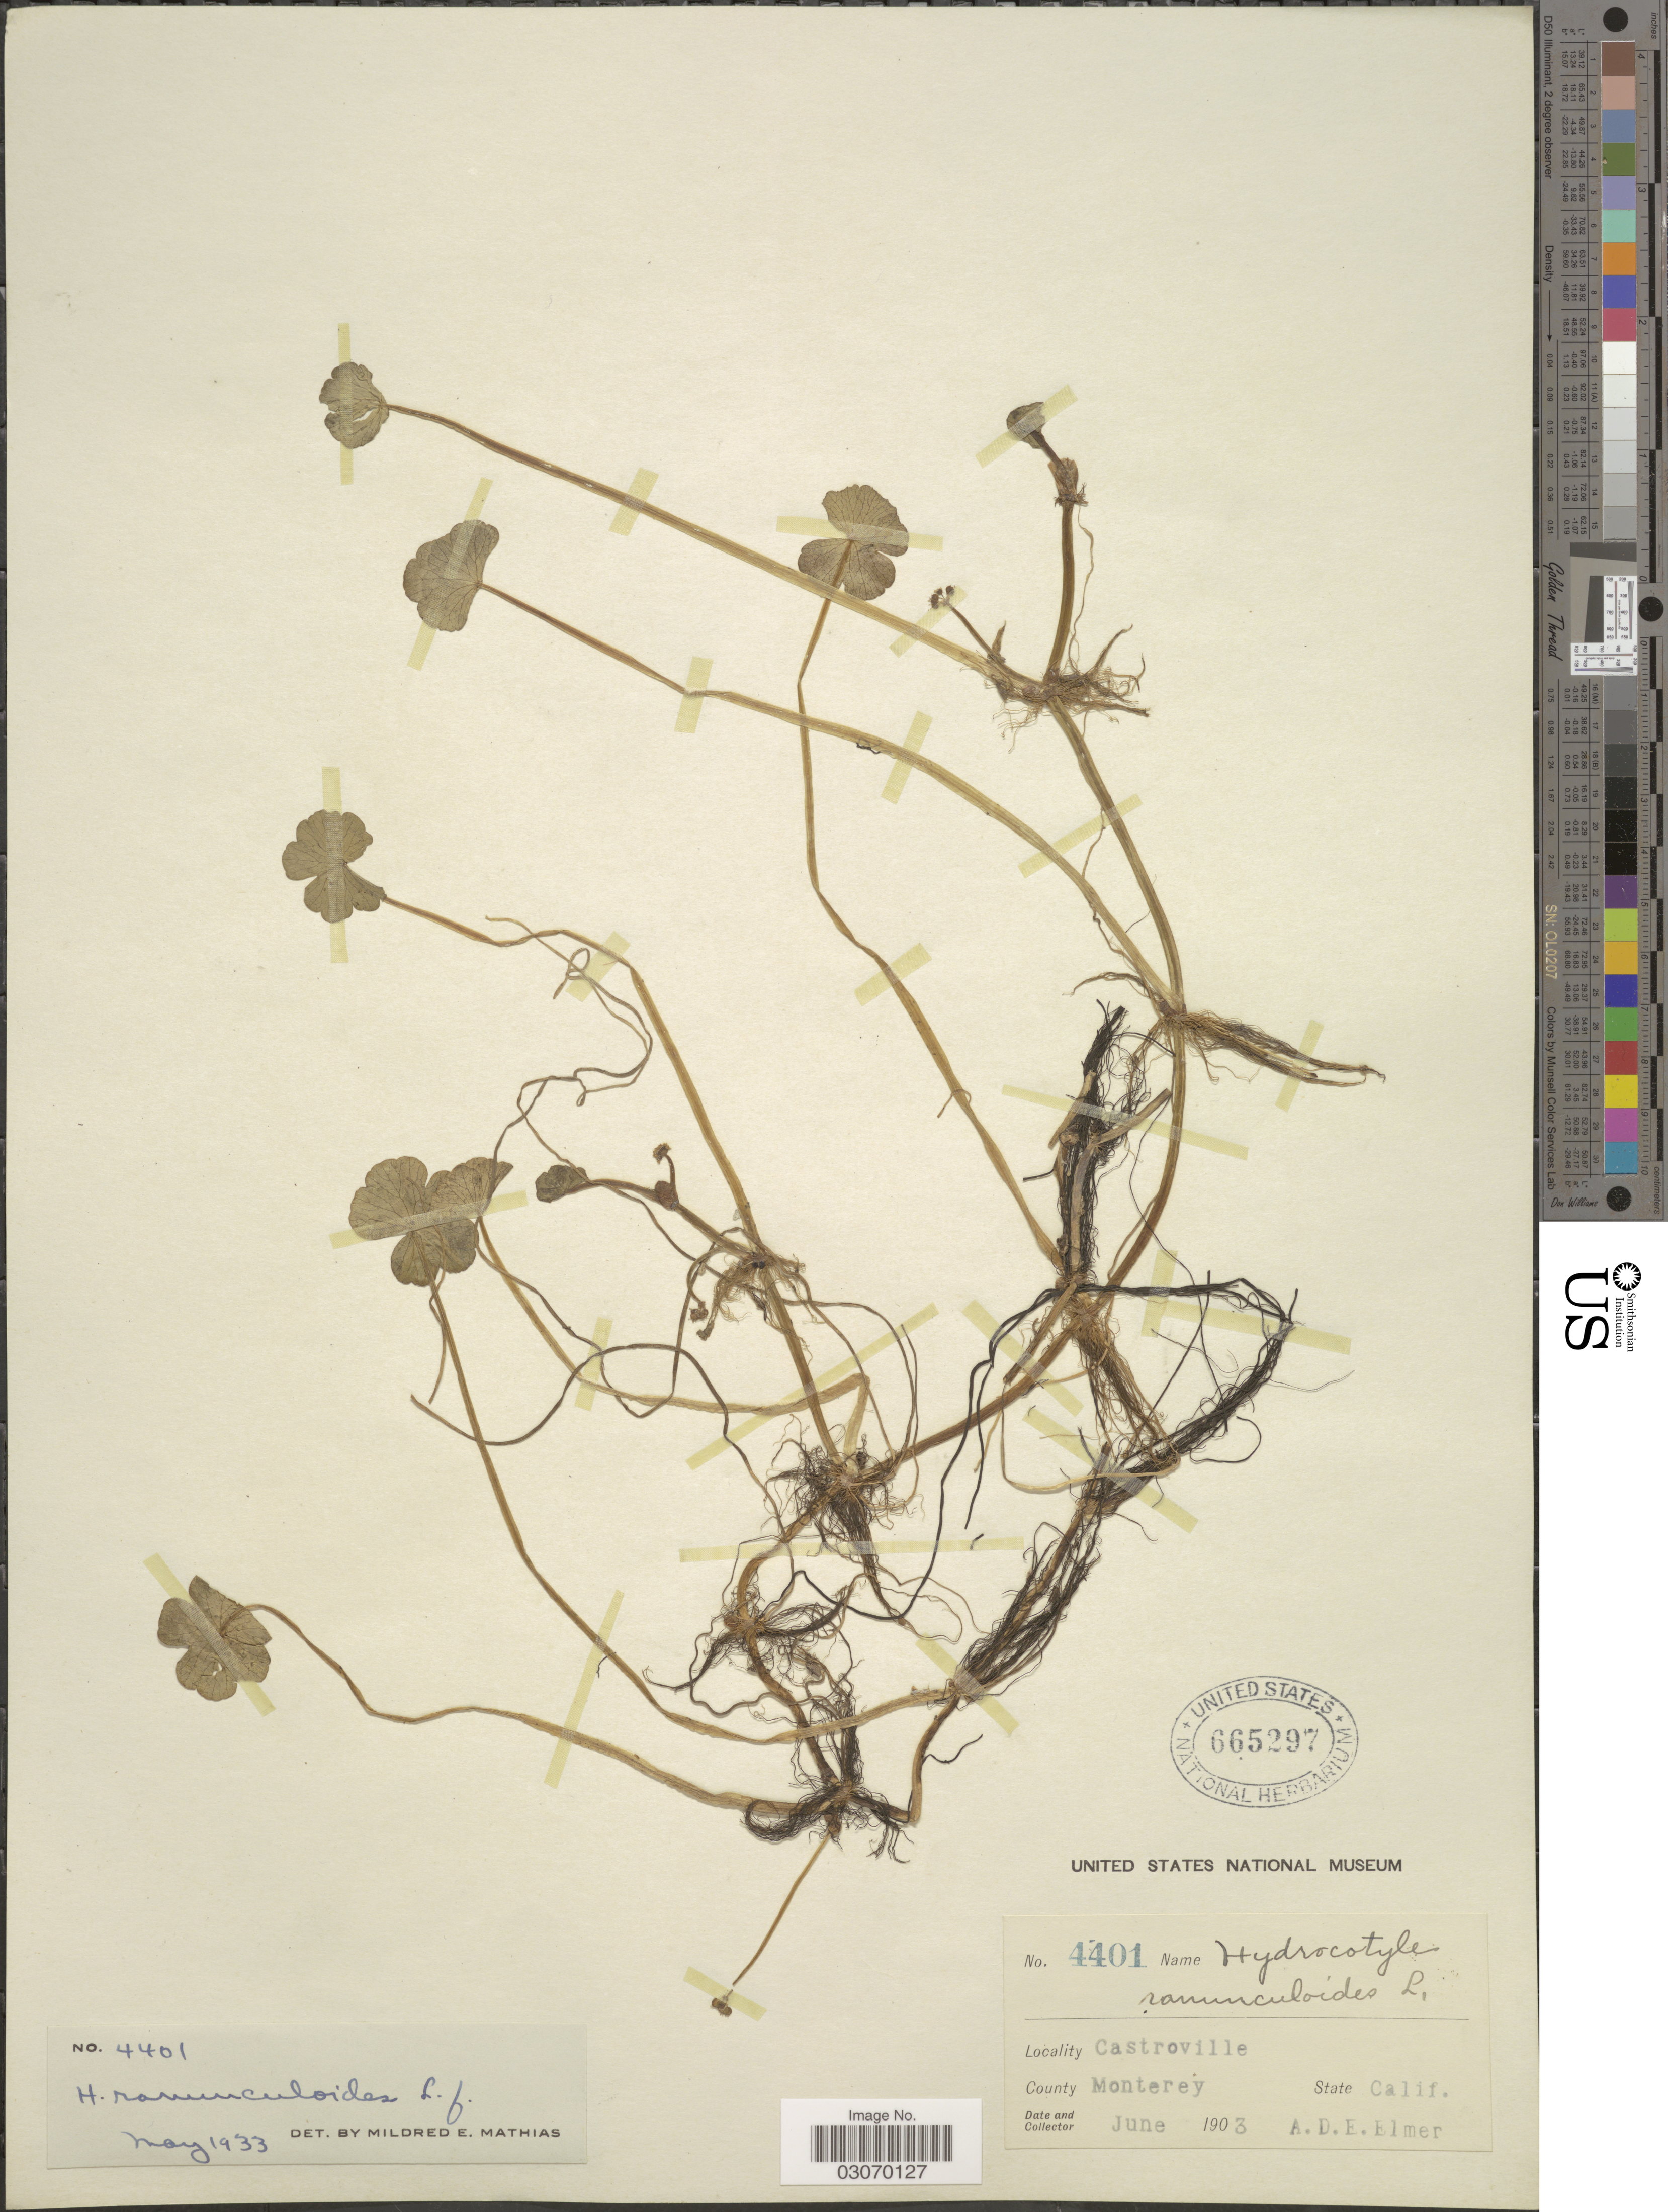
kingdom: Plantae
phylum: Tracheophyta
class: Magnoliopsida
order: Apiales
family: Araliaceae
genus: Hydrocotyle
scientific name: Hydrocotyle ranunculoides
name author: L. f.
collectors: A. D. E. Elmer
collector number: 4401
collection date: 1903-06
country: United States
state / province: California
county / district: Monterey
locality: Castroville. County Monterey.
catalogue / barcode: US 665297